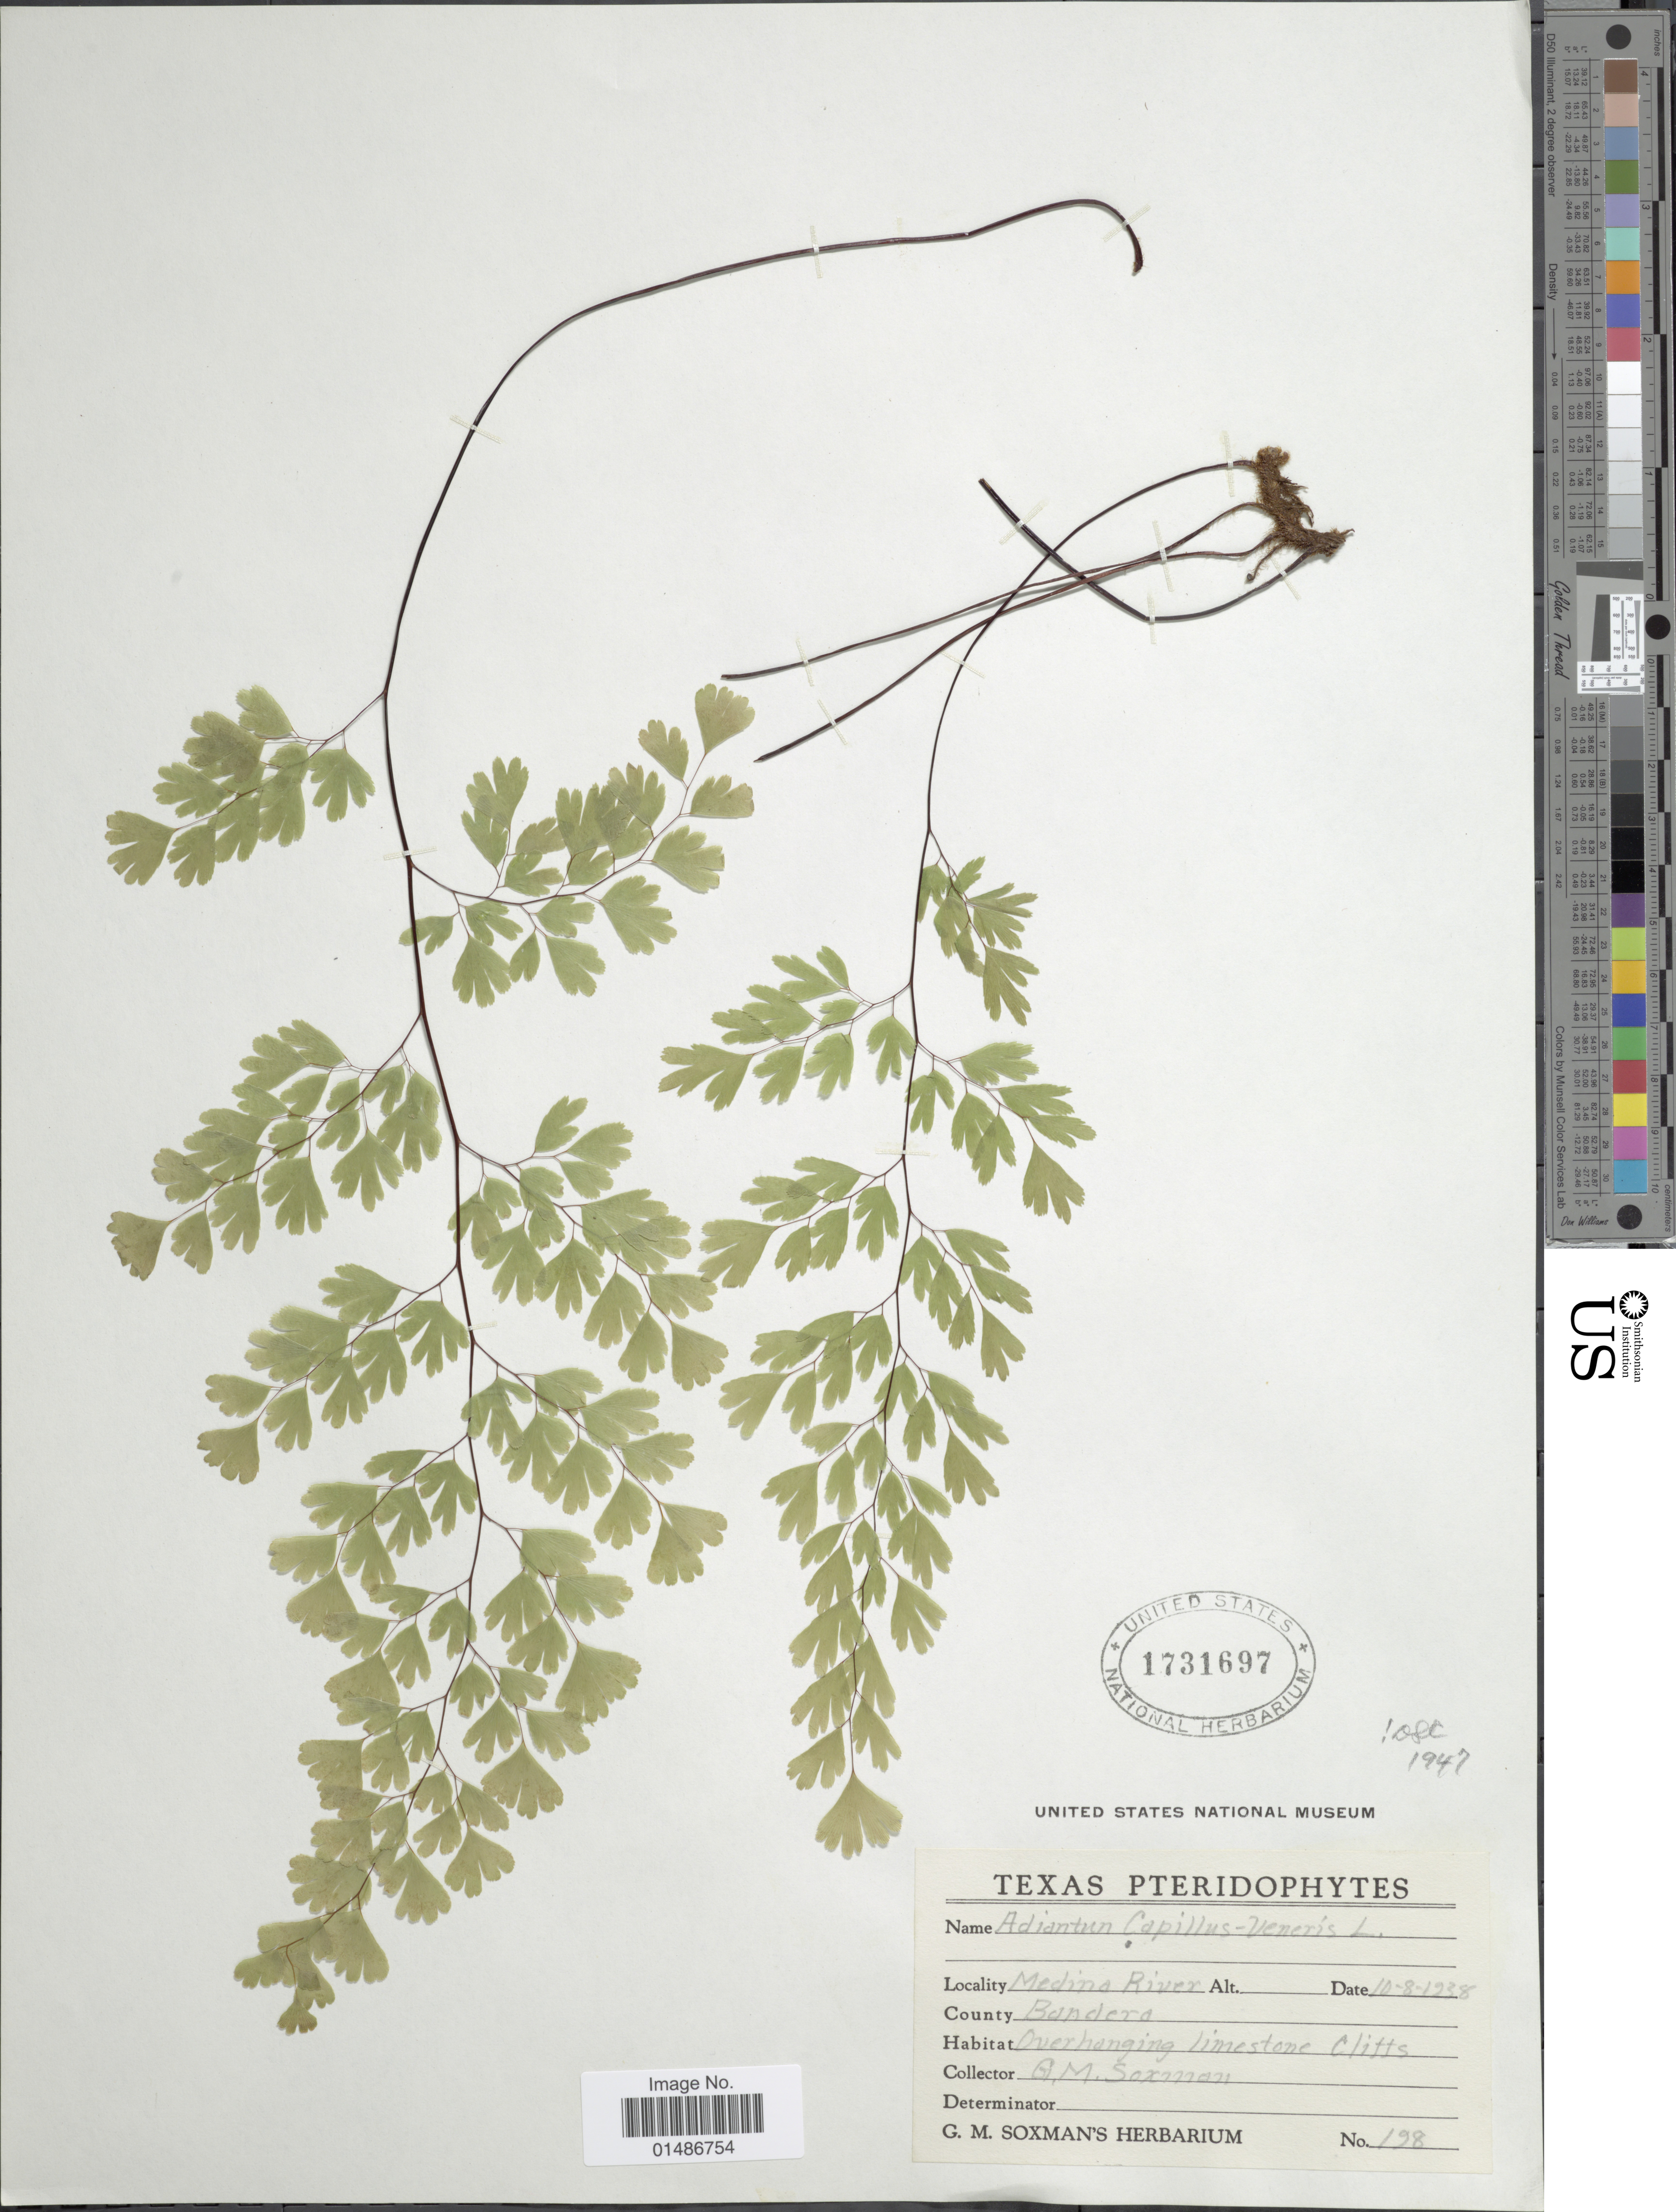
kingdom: Plantae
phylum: Tracheophyta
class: Polypodiopsida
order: Polypodiales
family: Pteridaceae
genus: Adiantum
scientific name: Adiantum capillus-veneris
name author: L.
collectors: G. Soxman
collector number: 128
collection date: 1938-10-08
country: United States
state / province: Texas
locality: Medina River. County Borders.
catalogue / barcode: US 1731697